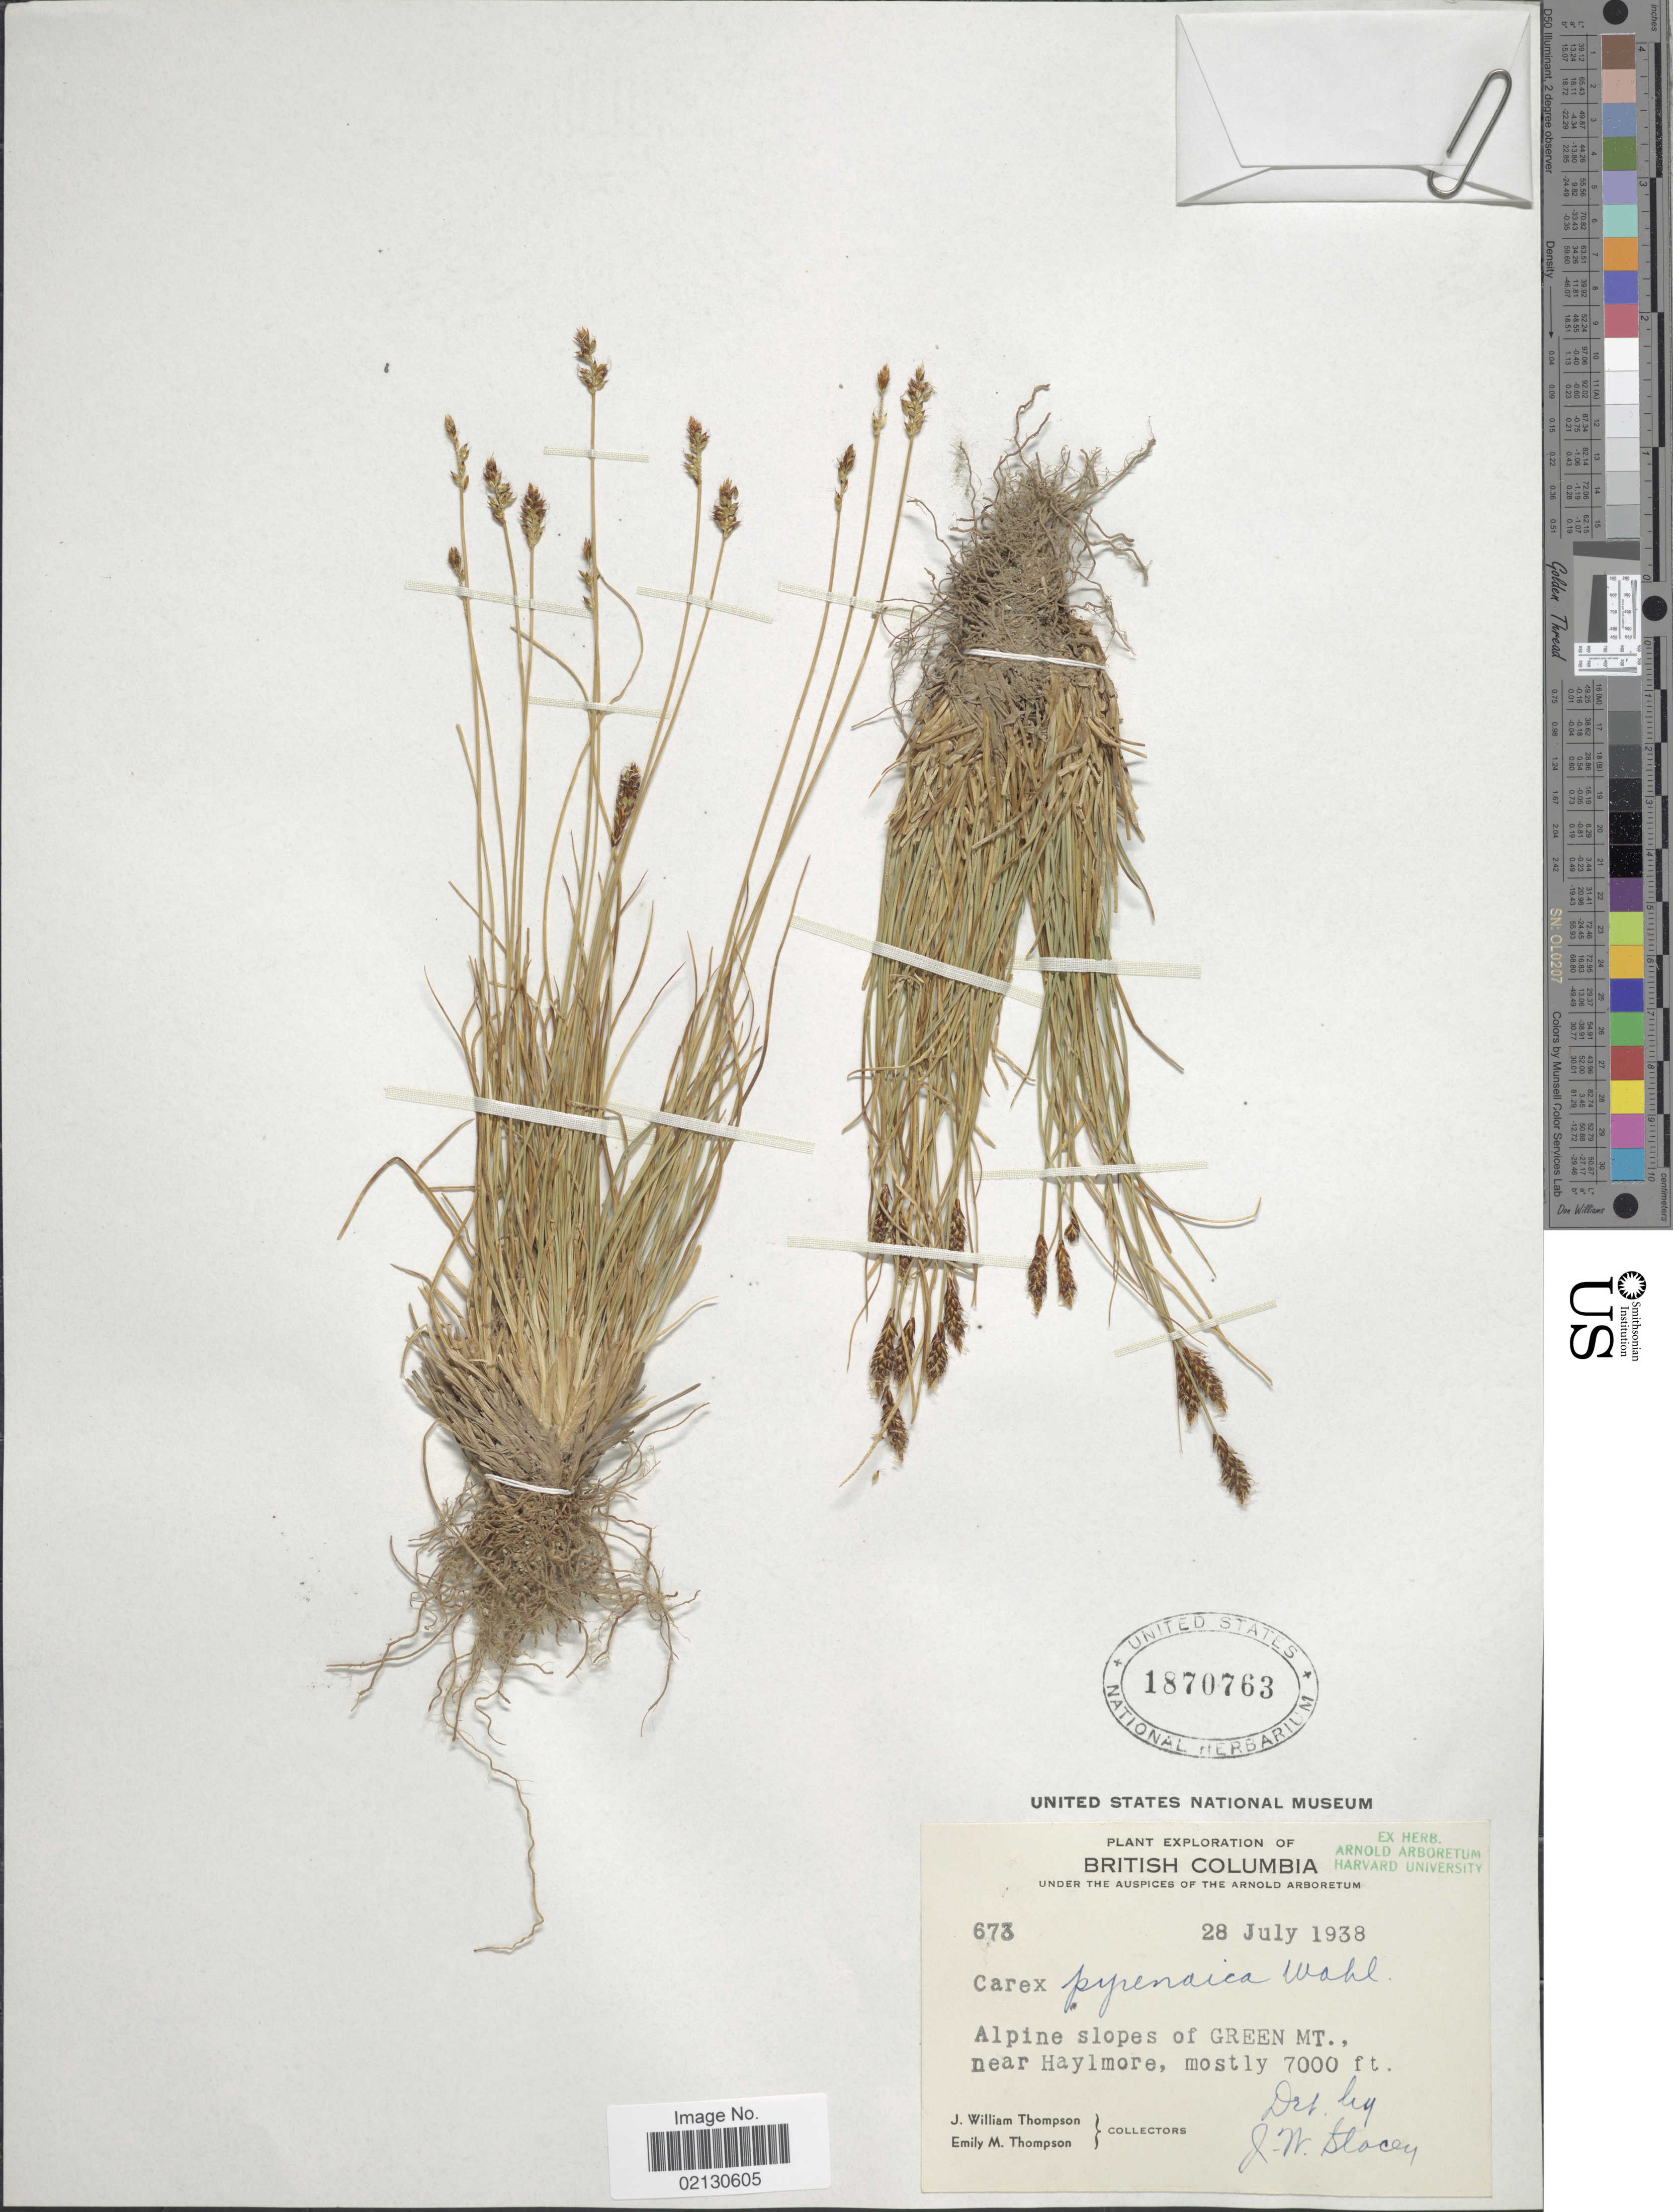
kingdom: Plantae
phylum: Tracheophyta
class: Liliopsida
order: Poales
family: Cyperaceae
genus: Carex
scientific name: Carex micropoda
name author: C.A. Mey.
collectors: J. W. Thompson & E. M. Thompson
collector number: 673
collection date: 1938-07-28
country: Canada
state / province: British Columbia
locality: Alpine slopes of Green Mt., near Haylmore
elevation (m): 2134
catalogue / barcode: US 1870763